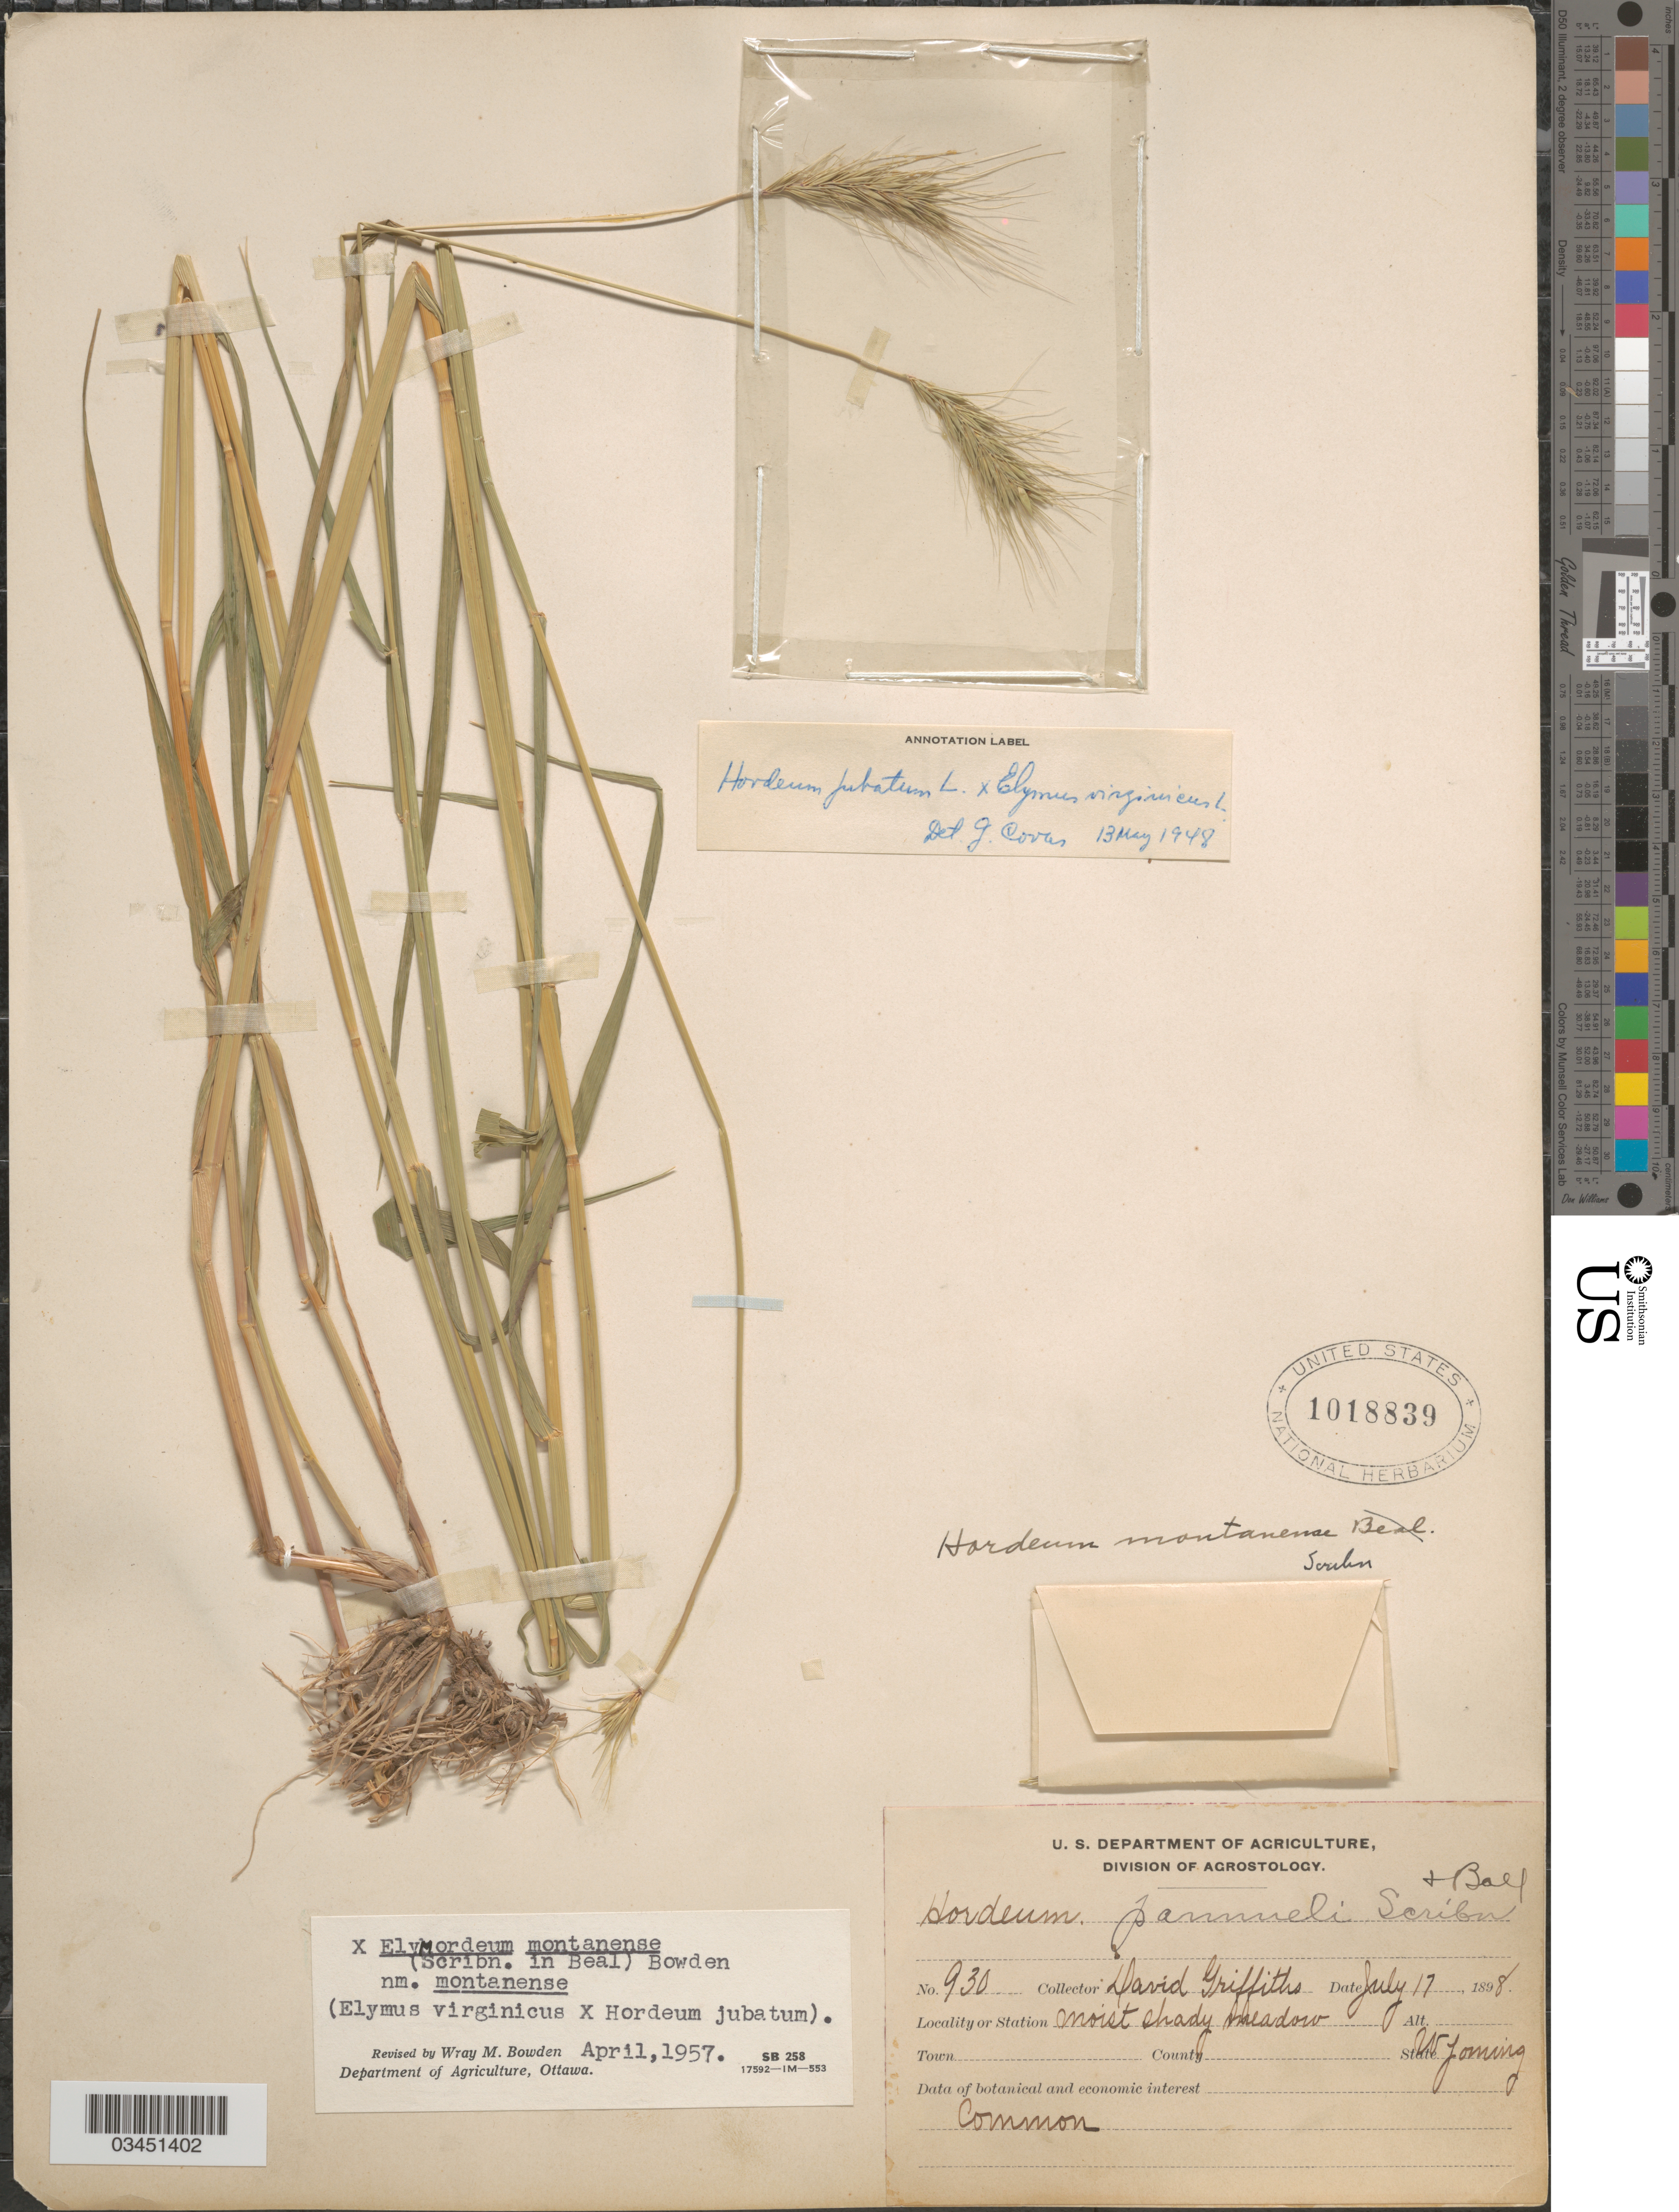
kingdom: Plantae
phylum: Tracheophyta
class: Liliopsida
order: Poales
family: Poaceae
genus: Elyhordeum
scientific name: x Elyhordeum montanense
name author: (Scribn. ex W.J. Beal) Bowden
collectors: D. Griffiths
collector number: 930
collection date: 1898-07-17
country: United States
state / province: Wyoming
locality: Moist shady meadow.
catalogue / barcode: US 1018839